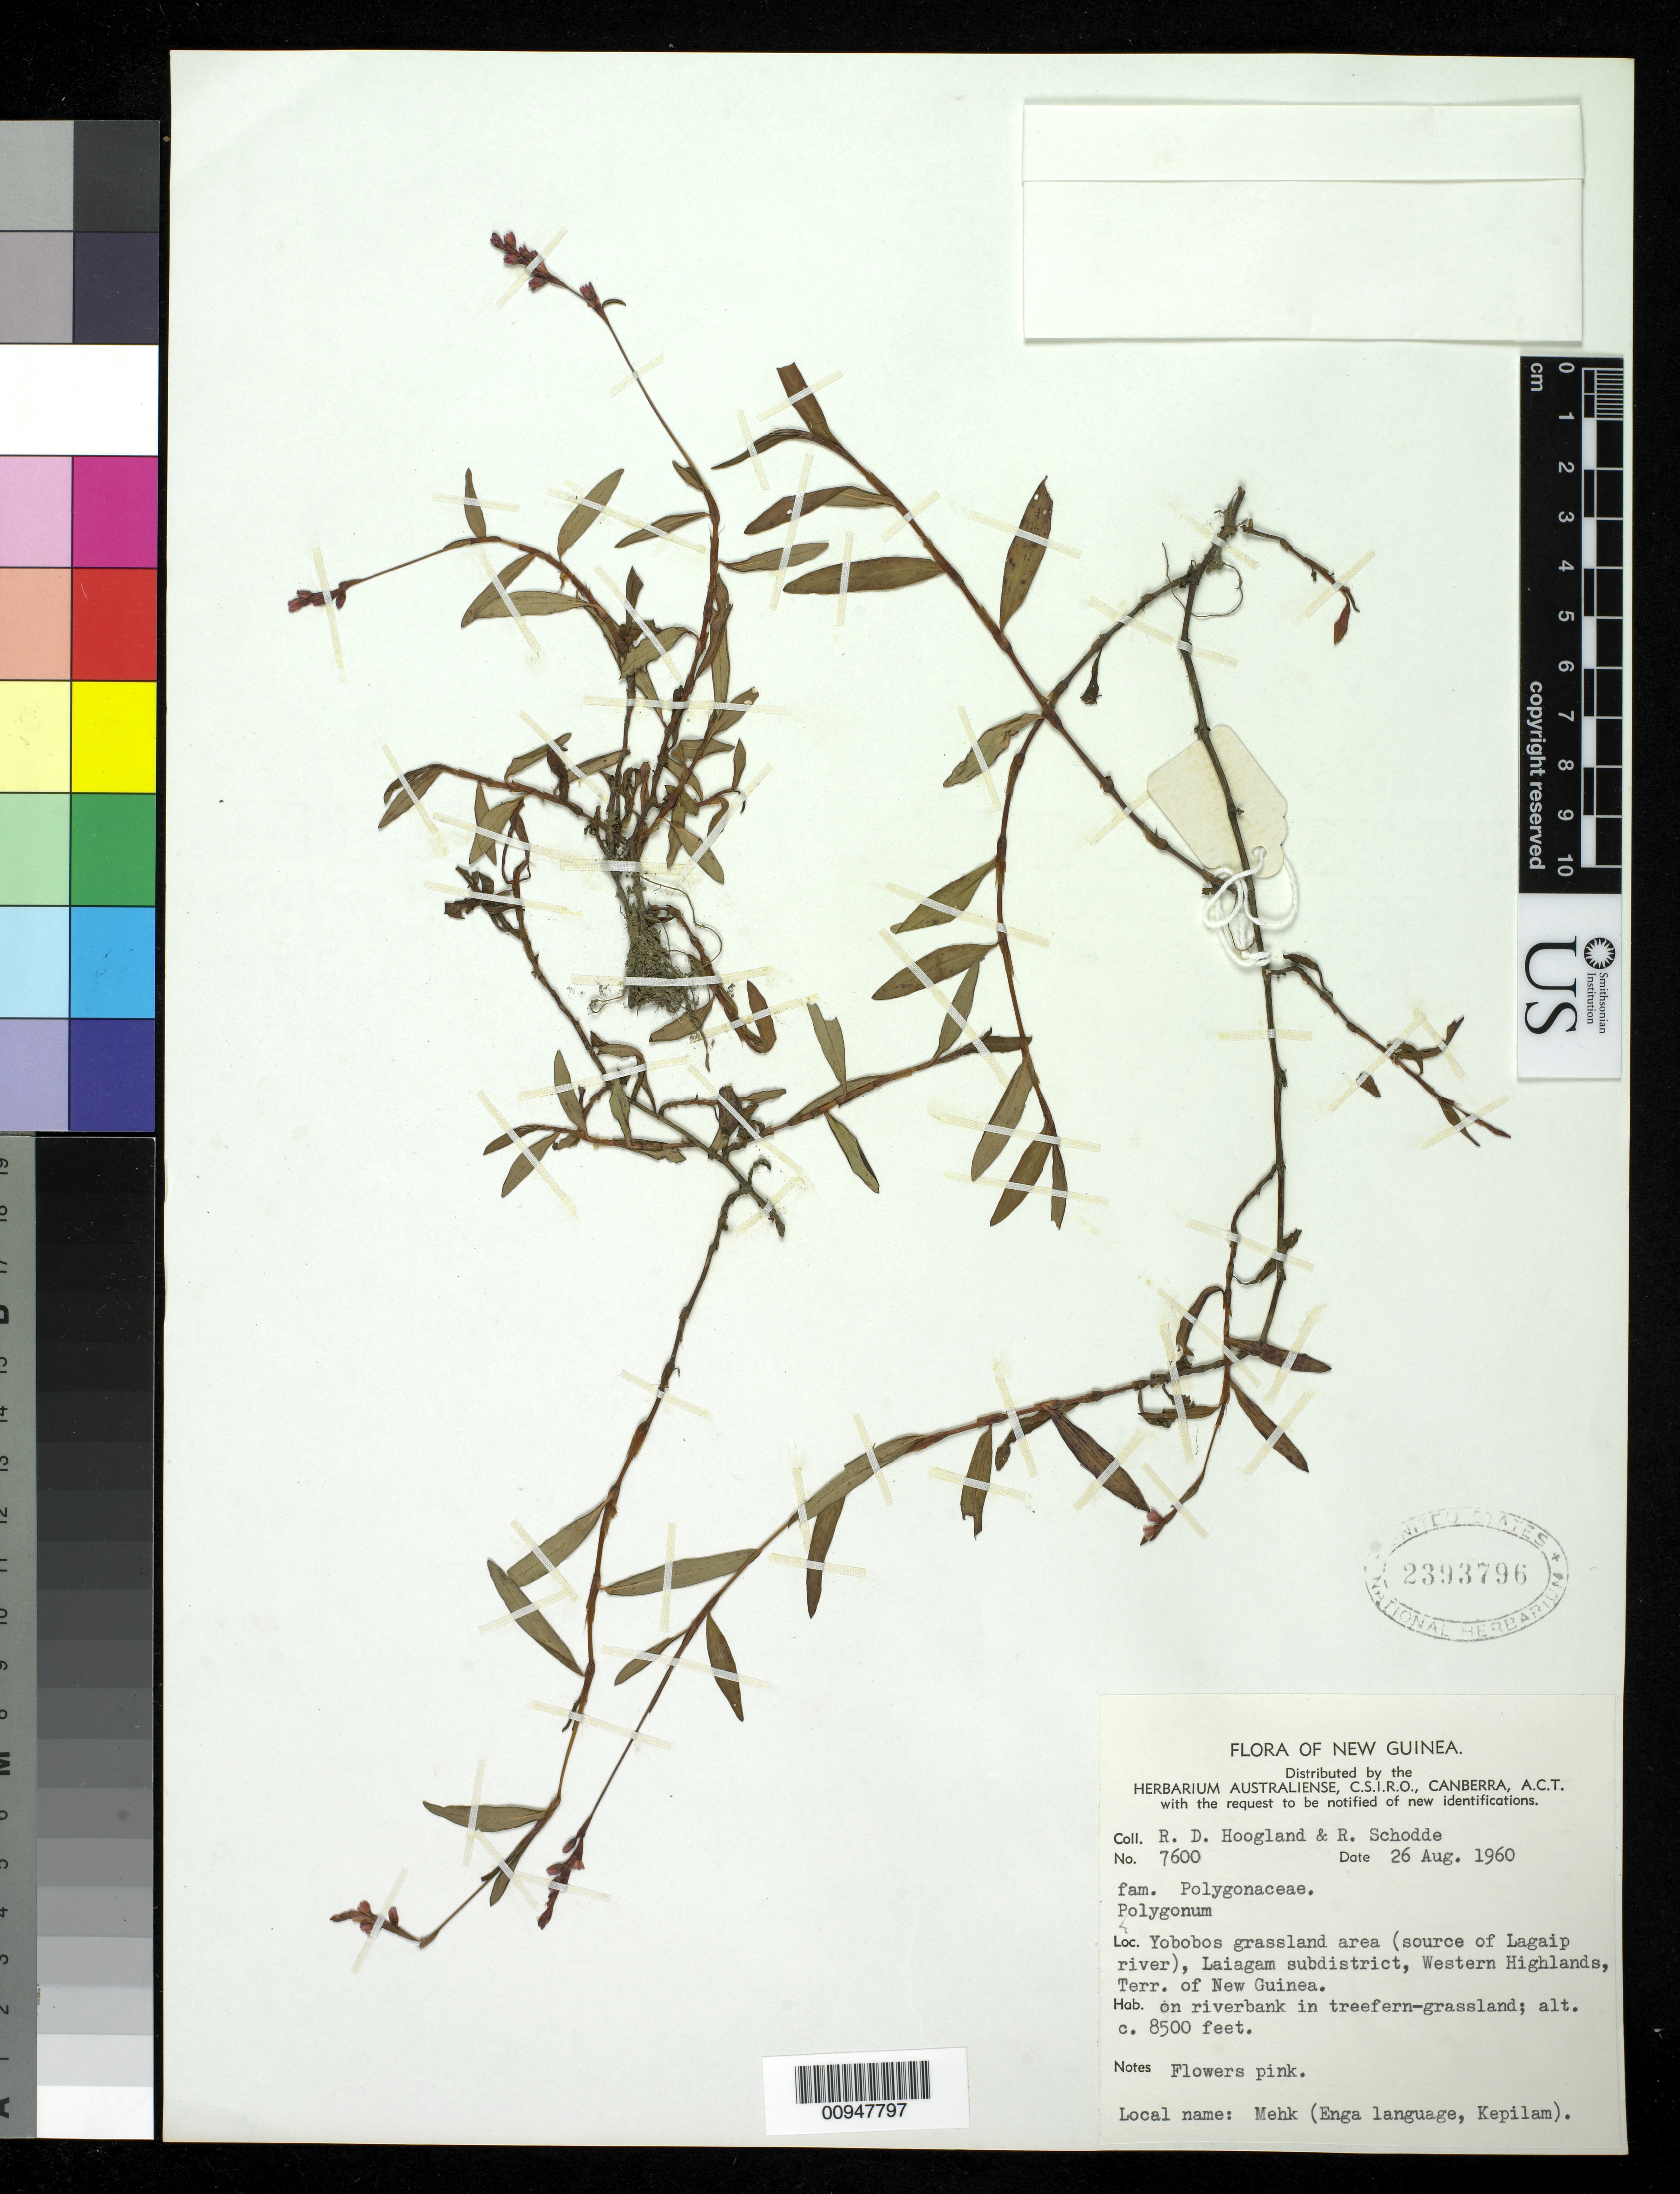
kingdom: Plantae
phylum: Tracheophyta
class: Magnoliopsida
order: Caryophyllales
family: Polygonaceae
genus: Persicaria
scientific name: Persicaria sp.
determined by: Wagner, W. L., (BOT), Smithsonian Institution - National Museum of Natural History (UNITED STATES)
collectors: R. D. Hoogland & R. Schodde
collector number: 7600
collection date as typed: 26 Aug 1960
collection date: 1960-08-26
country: Papua New Guinea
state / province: Enga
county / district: Laiagam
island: New Guinea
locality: Yobobos grassland area (source of Lagaip River)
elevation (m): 1981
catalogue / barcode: US 2393796